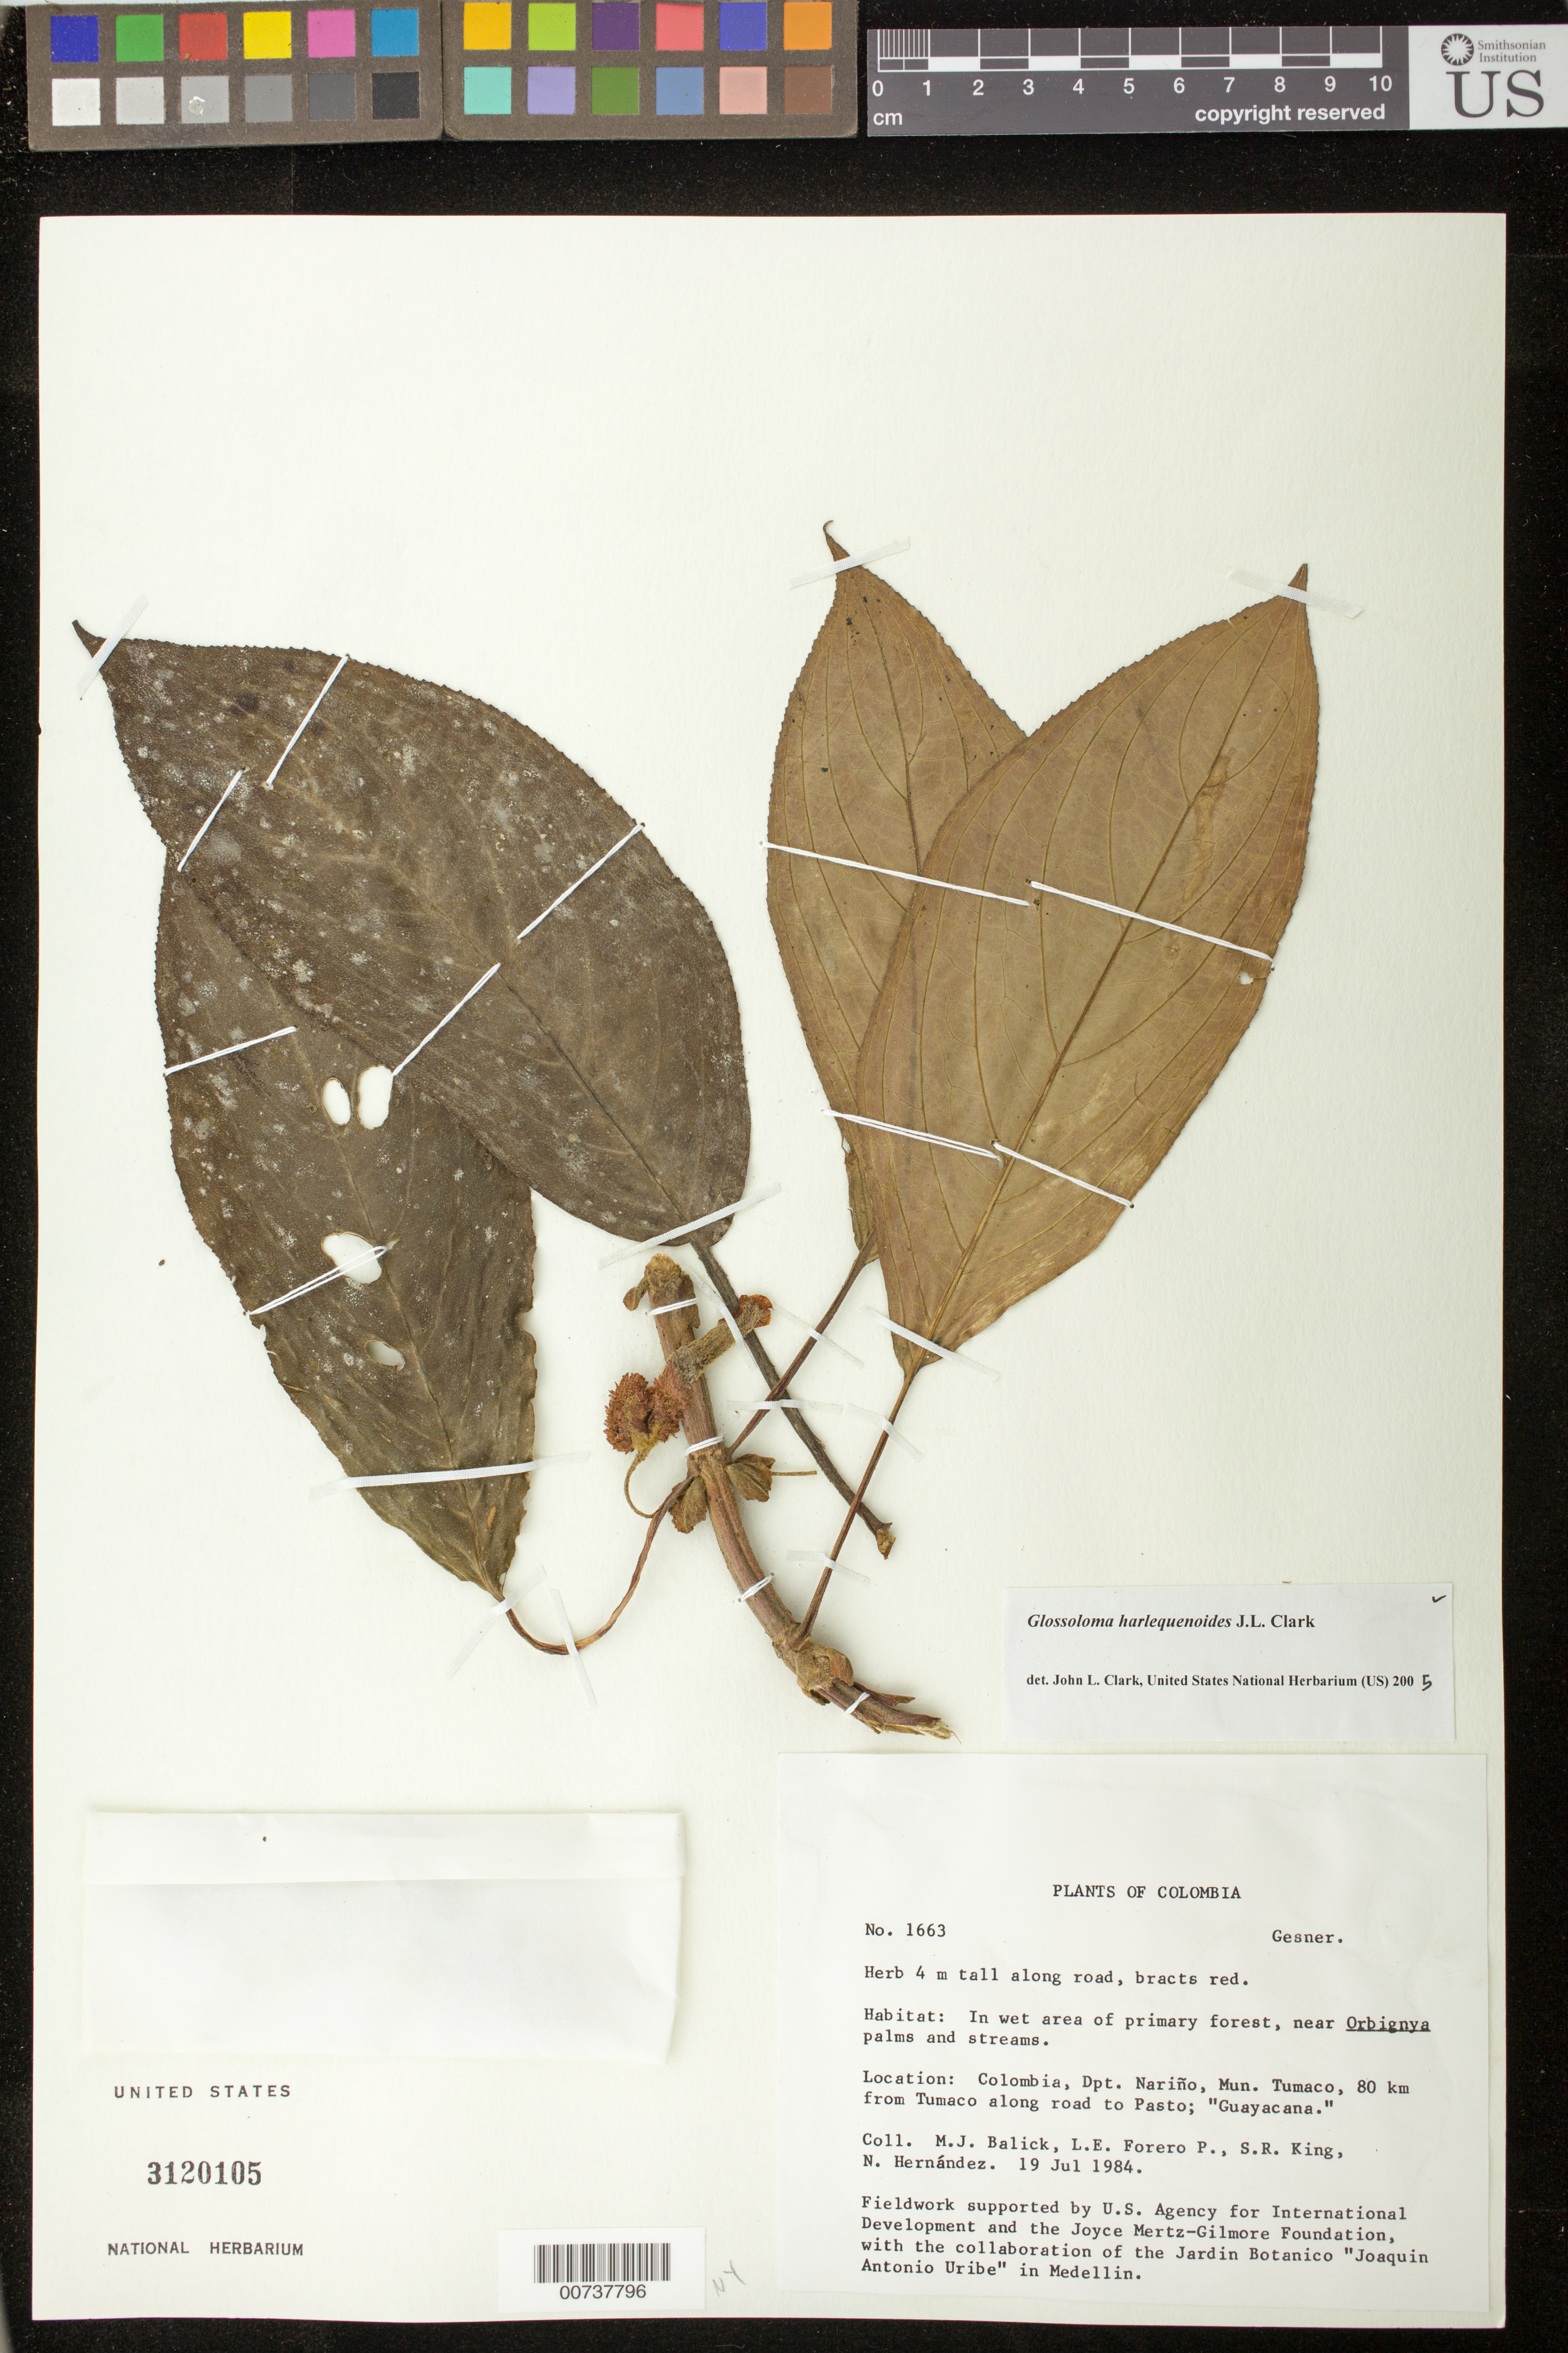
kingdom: Plantae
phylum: Tracheophyta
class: Magnoliopsida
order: Lamiales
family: Gesneriaceae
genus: Glossoloma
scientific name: Glossoloma harlequinoides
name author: J.L. Clark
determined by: Clark, J. L., (SEL), The Marie Selby Botanical Garden (UNITED STATES)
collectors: M. J. Balick, L. E. Forero, S. R. King & N. Hernandez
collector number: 1663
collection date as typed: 19 Jul 1984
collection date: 1984-07-19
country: Colombia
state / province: Nariño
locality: Mun. Tumaco, 80 km from Tumaco along road to Pasto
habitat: in wet area of primary forest near Orbignya palms and streams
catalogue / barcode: US 3120105